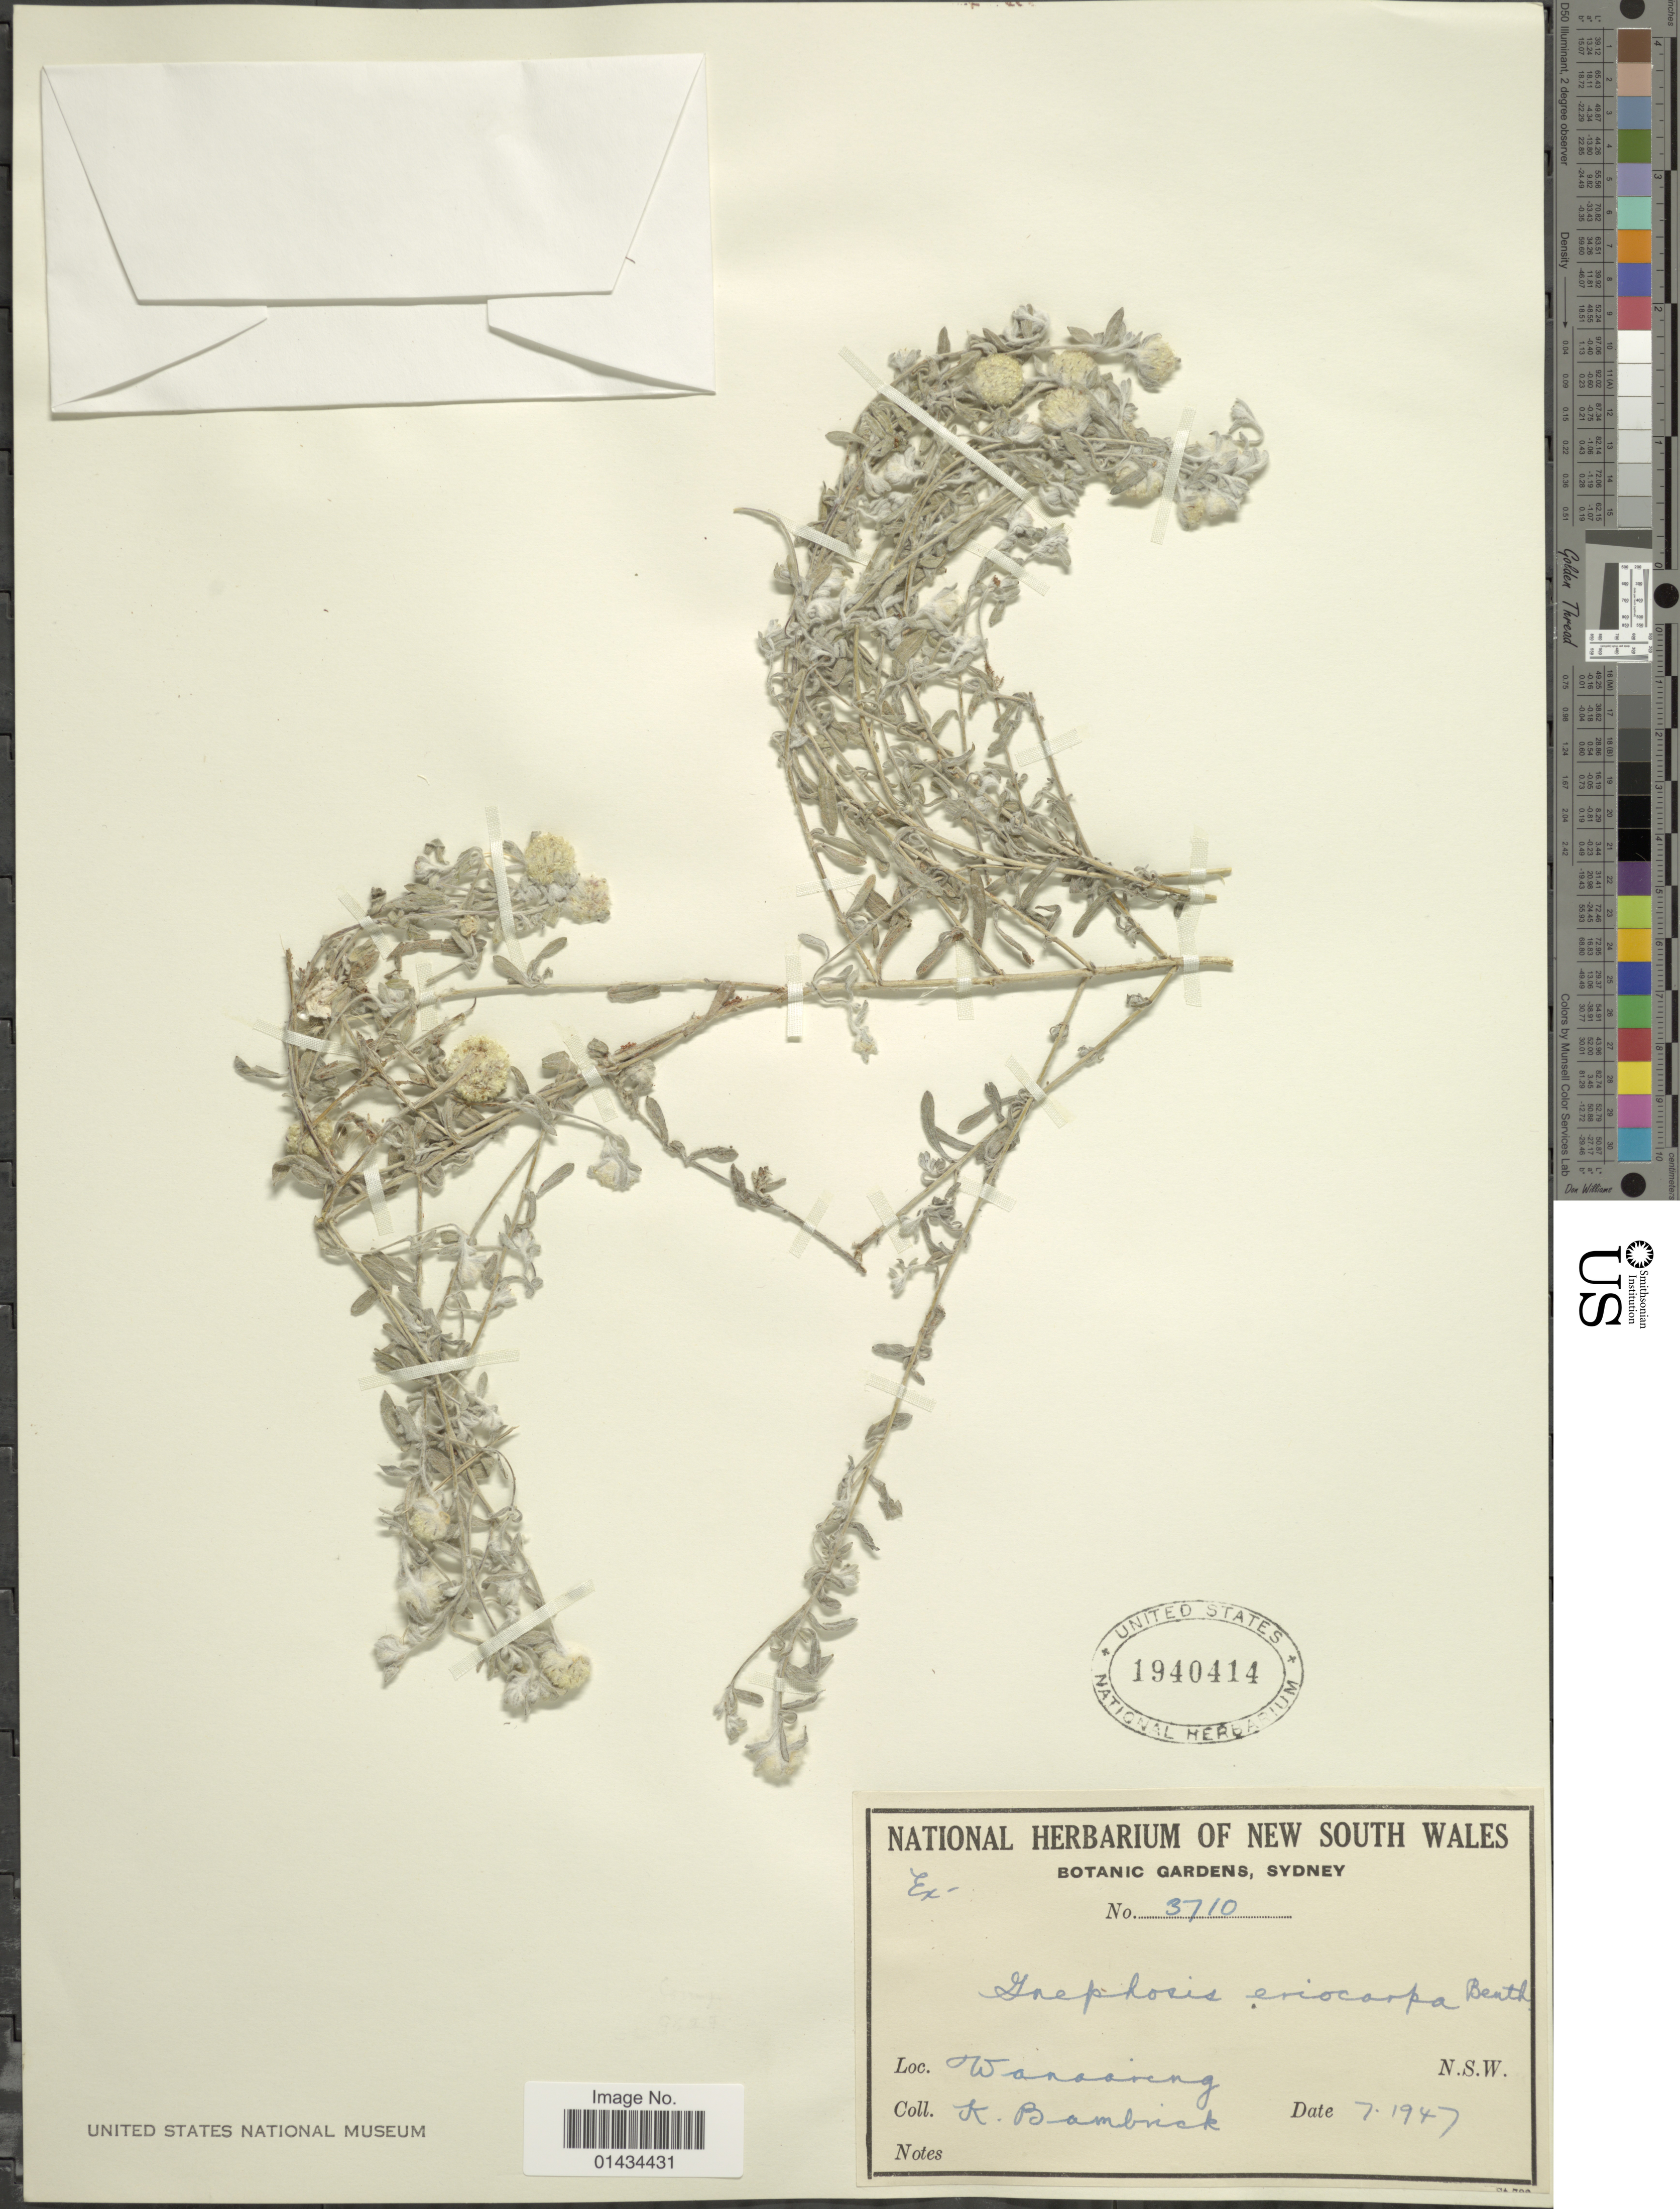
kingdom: Plantae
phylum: Tracheophyta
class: Magnoliopsida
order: Asterales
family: Asteraceae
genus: Gnephosis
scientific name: Gnephosis eriocarpa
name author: (F. Muell.) Benth.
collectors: K. Bambrick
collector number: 3710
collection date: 1947-07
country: Australia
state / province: New South Wales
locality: Wanaaring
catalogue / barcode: US 1940414